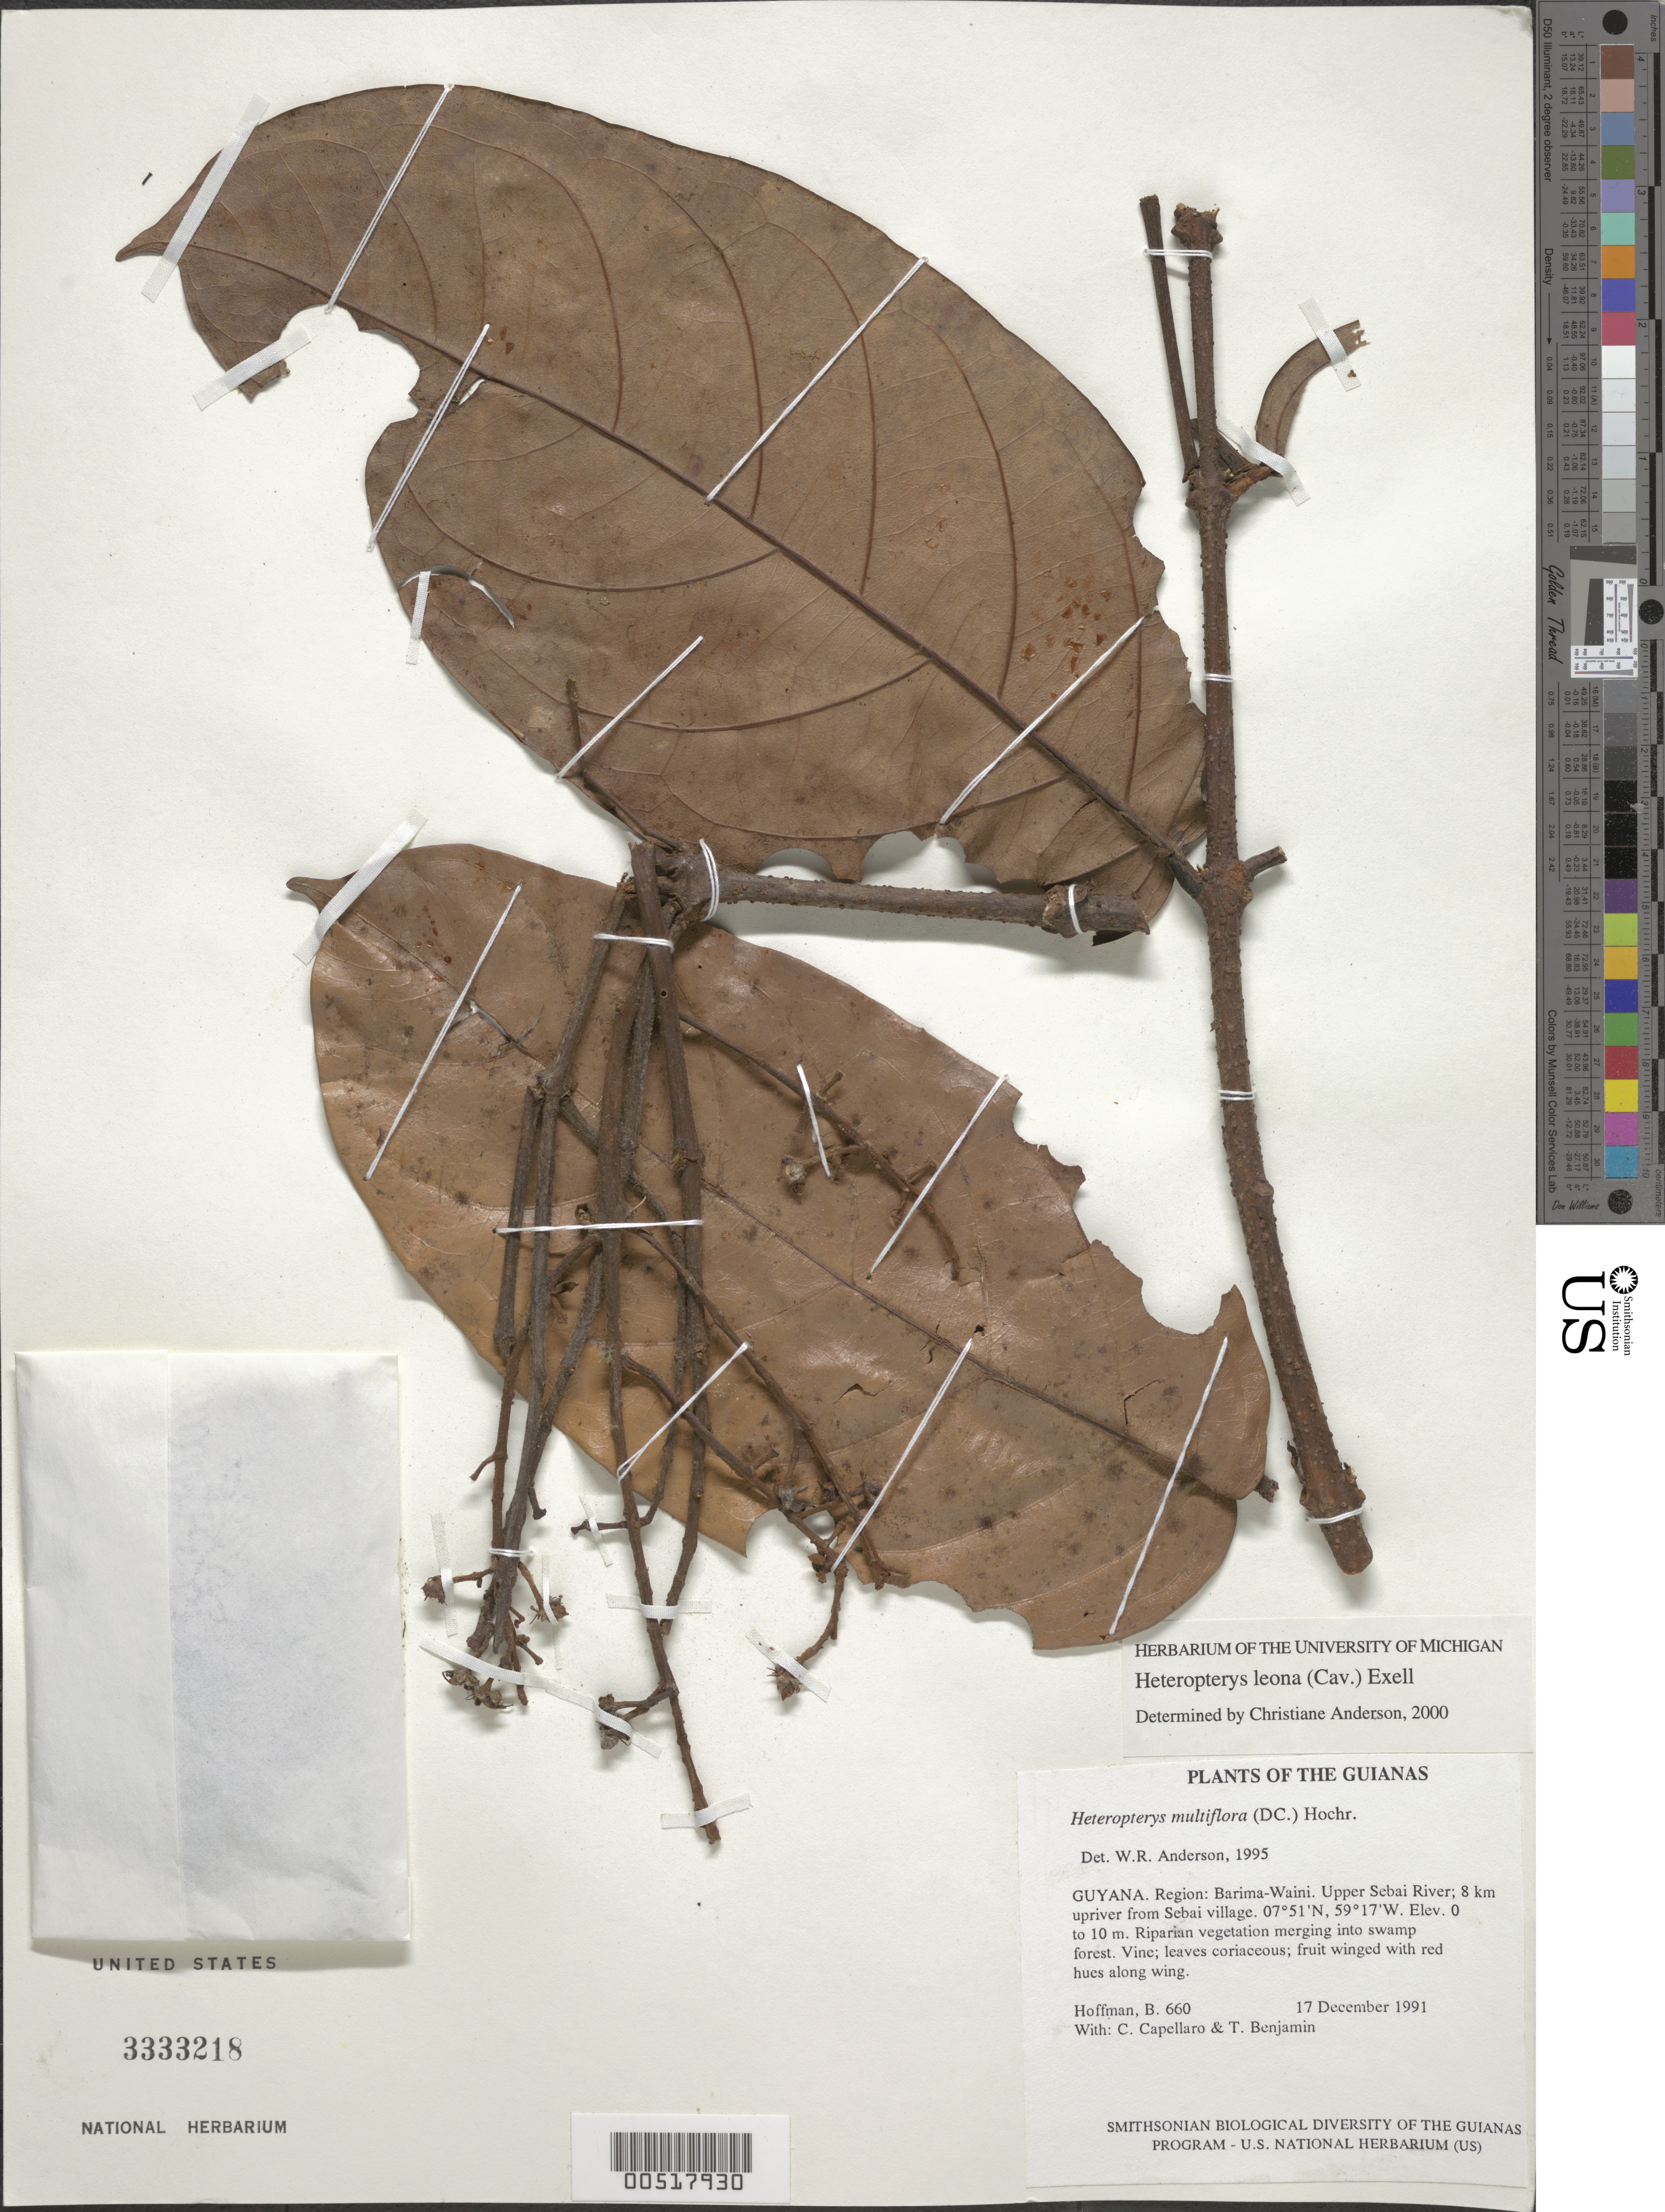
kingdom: Plantae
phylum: Tracheophyta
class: Magnoliopsida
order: Malpighiales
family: Malpighiaceae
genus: Heteropterys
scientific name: Heteropterys leona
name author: (Cav.) Exell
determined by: Anderson, C.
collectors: B. Hoffman, C. Capellaro & T. Benjamin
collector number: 660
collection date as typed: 17 December 1991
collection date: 1991-12-17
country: Guyana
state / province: Barima-Waini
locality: Upper Sebai River; 8 km upriver from Sebai Village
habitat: Riparian vegetation merging into swamp forest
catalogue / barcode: US 3333218